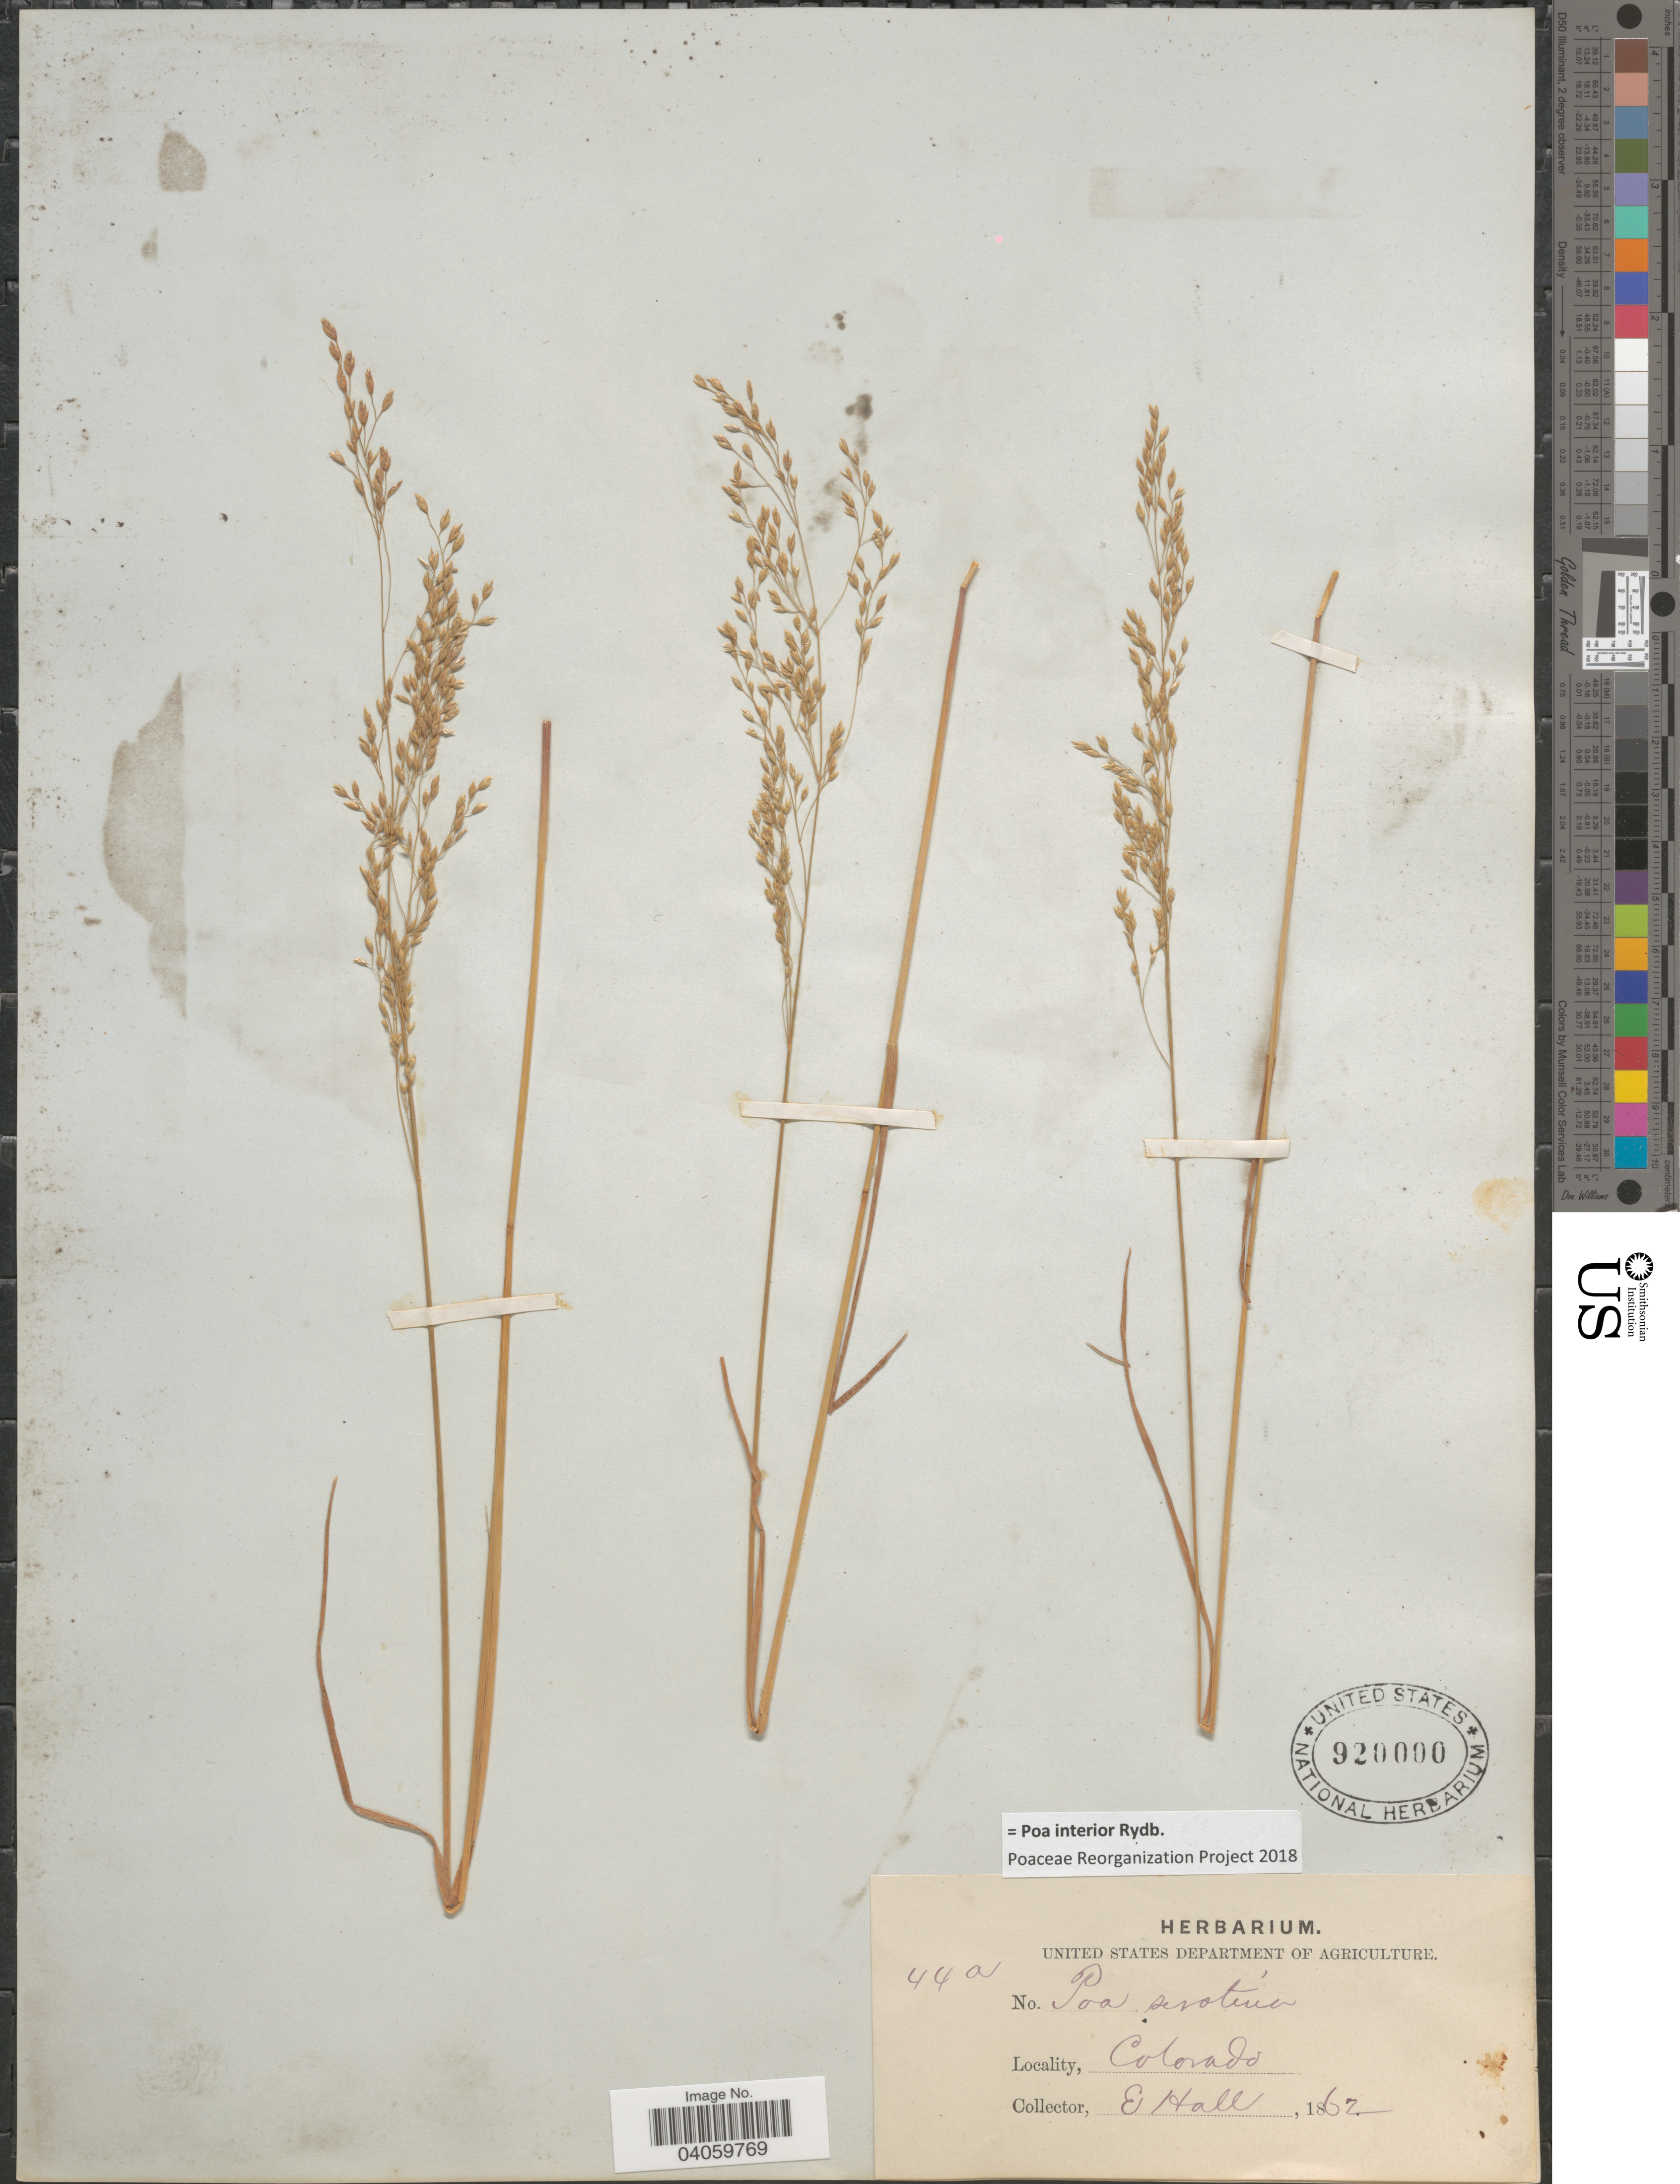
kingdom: Plantae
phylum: Tracheophyta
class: Liliopsida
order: Poales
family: Poaceae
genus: Poa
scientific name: Poa interior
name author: Rydb.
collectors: E. Hall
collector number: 44a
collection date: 1862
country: United States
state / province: Colorado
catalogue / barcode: US 920000